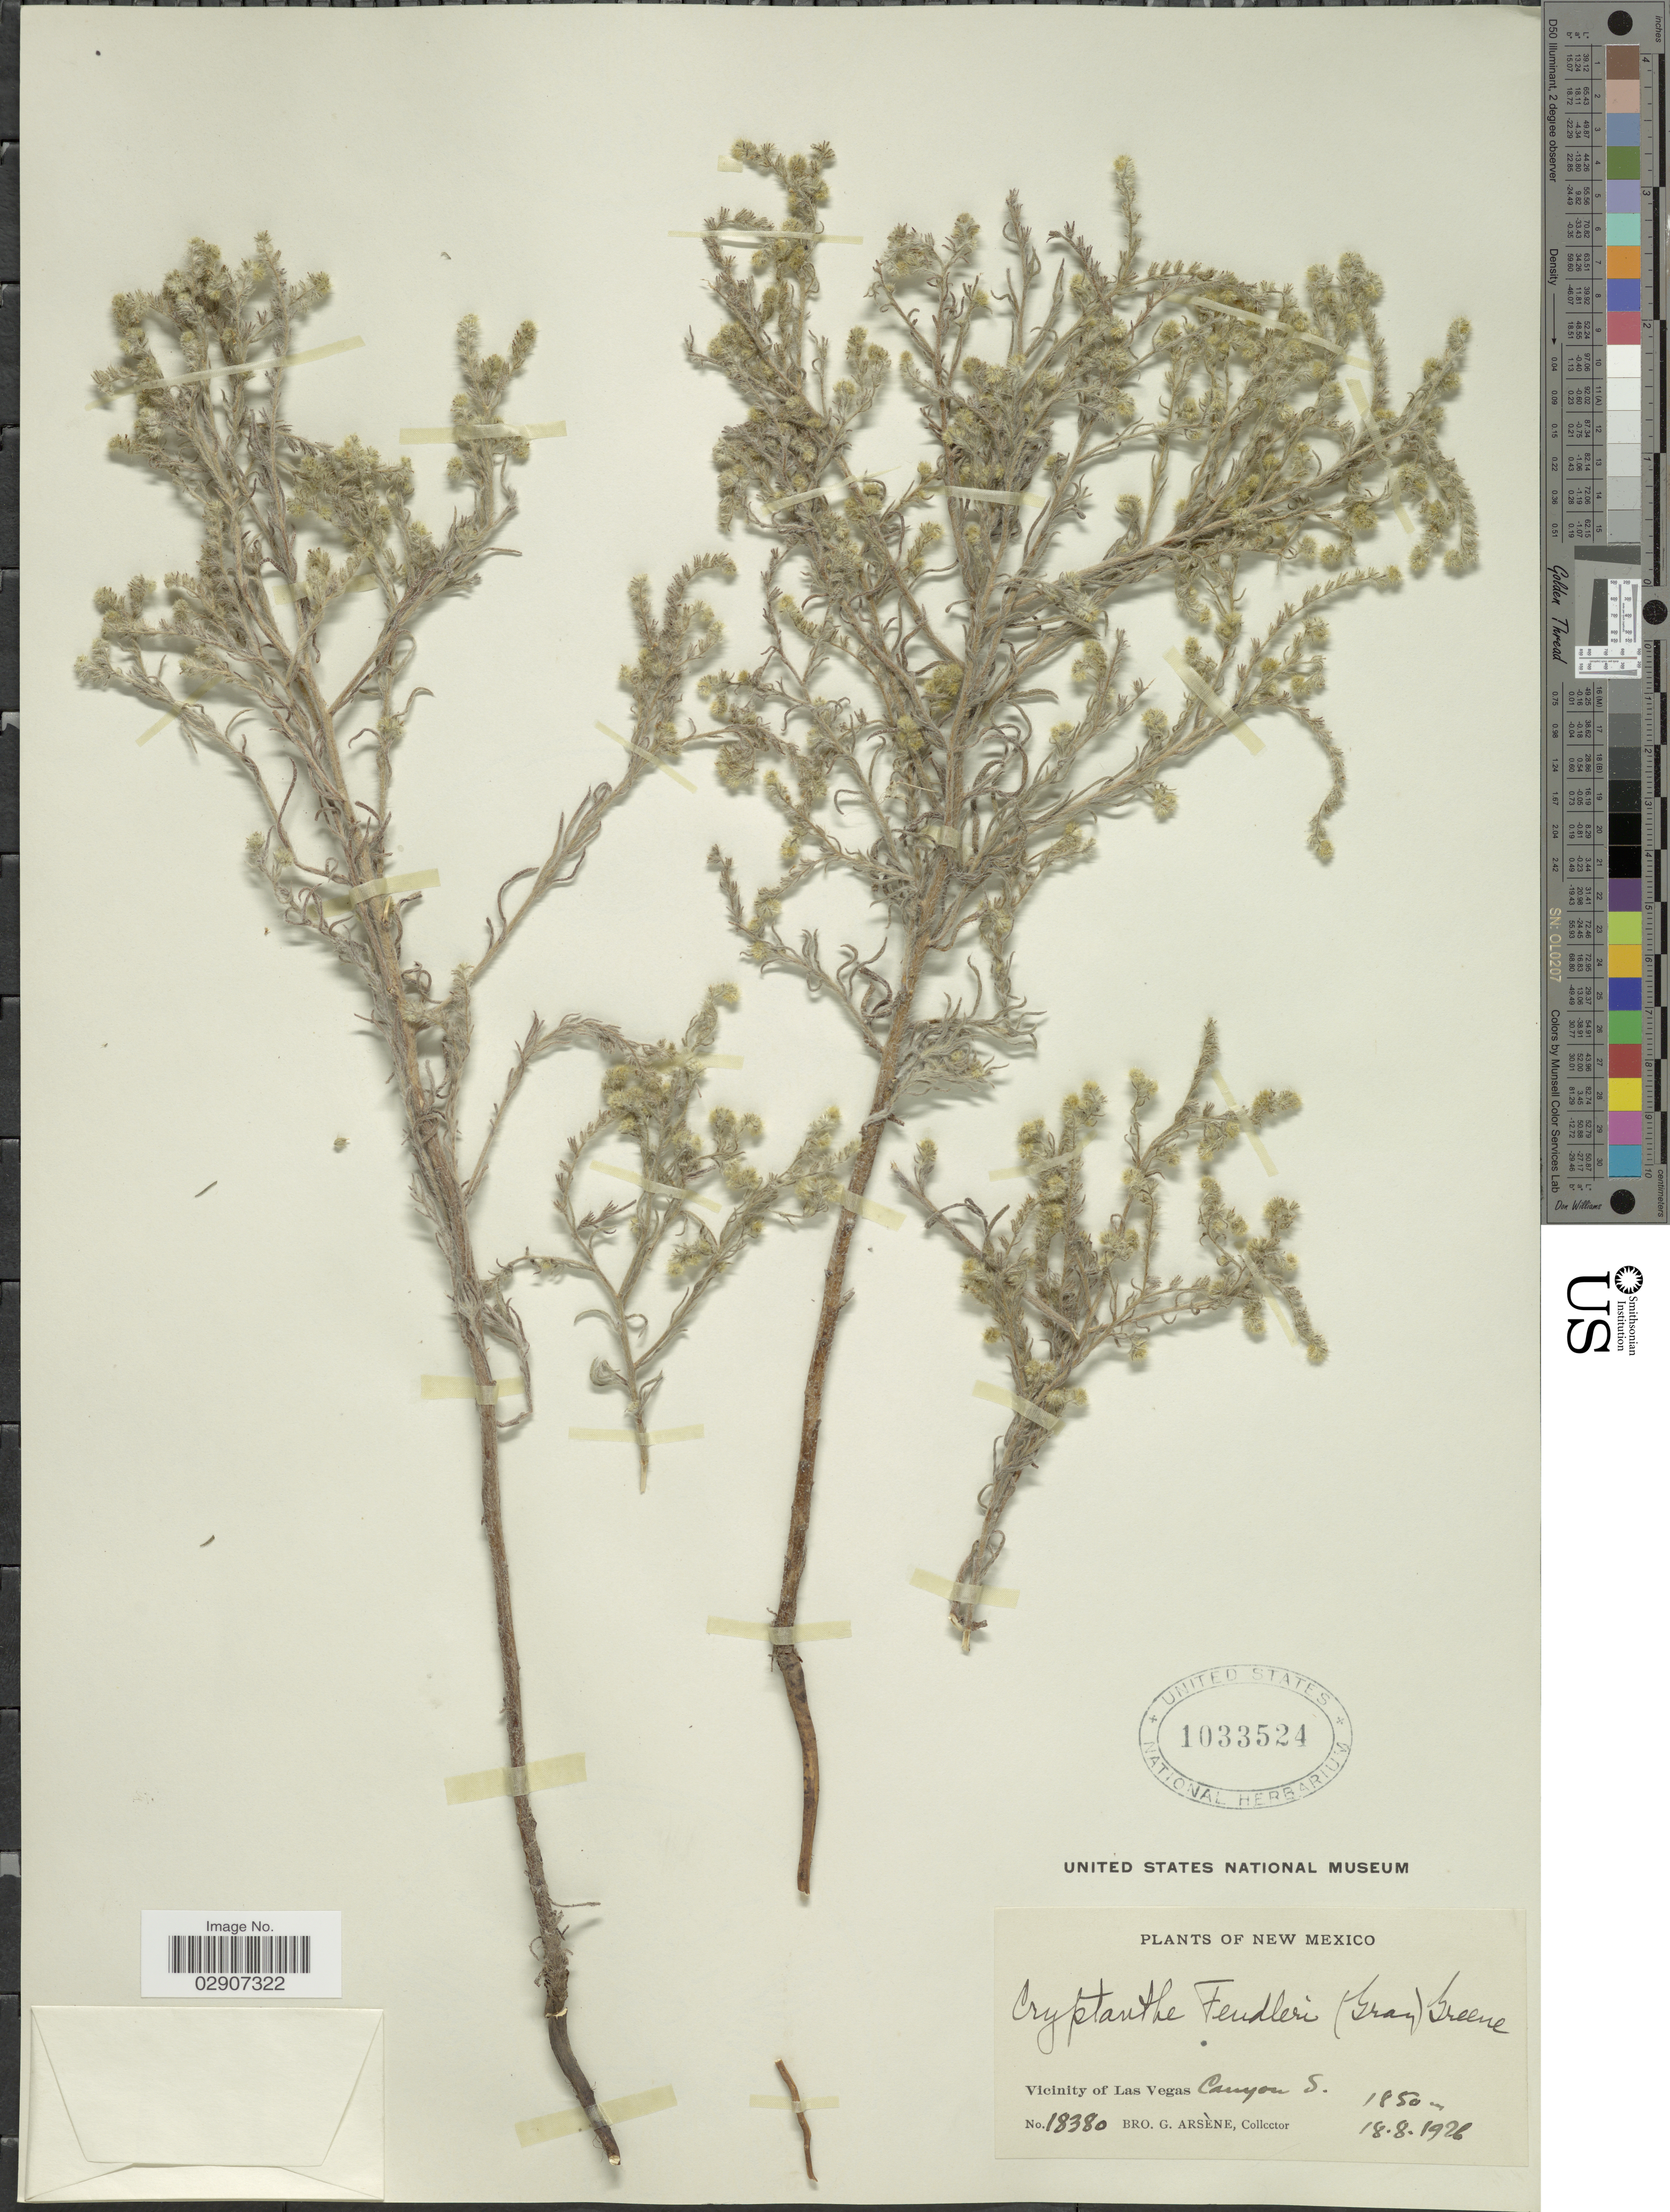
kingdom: Plantae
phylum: Tracheophyta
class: Magnoliopsida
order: Boraginales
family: Boraginaceae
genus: Cryptantha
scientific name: Cryptantha fendleri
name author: (A. Gray) Greene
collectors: Bro. G. Arsène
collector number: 18380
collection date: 1926-08-18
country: United States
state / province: New Mexico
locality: Vicinity of Las Vegas, Canyon S.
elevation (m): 1850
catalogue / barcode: US 1033524